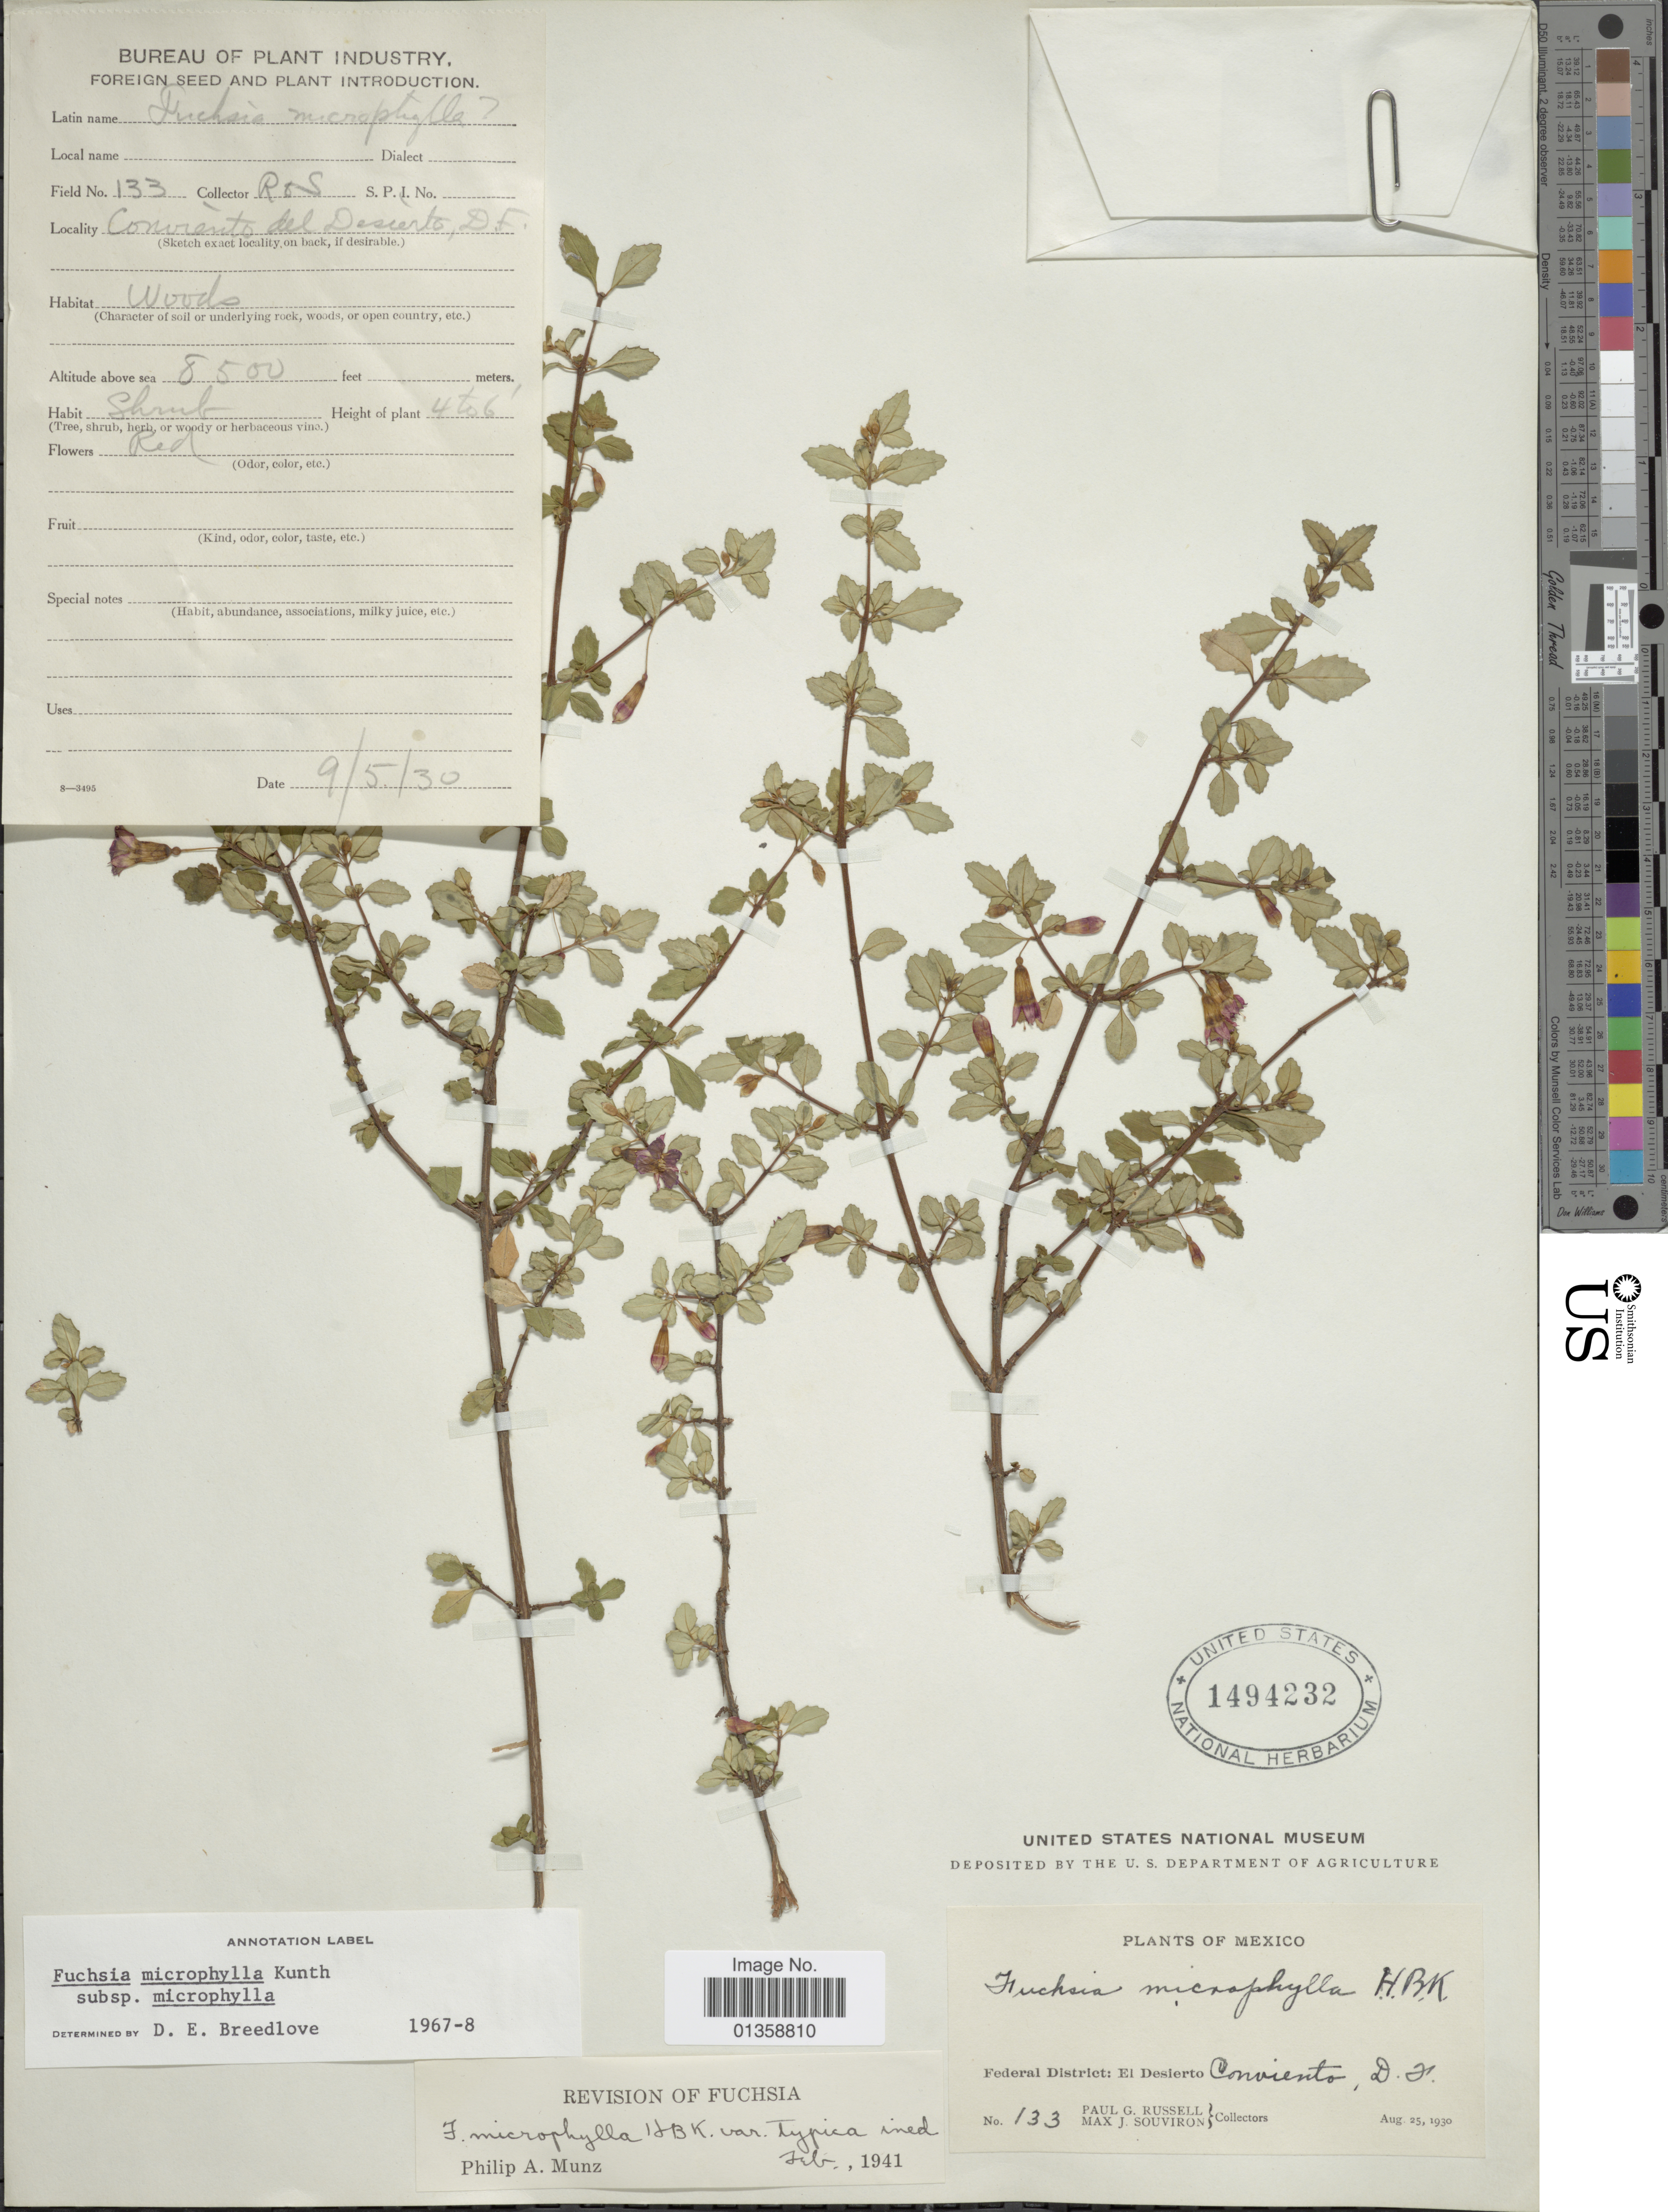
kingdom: Plantae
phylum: Tracheophyta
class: Magnoliopsida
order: Myrtales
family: Onagraceae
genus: Fuchsia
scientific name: Fuchsia microphylla subsp. microphylla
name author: Kunth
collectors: P. G. Russell & M. J. Souviron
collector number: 133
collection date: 1930-08-25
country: Mexico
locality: Federal District: El Desierto Conviento, D.F.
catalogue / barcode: US 1494232